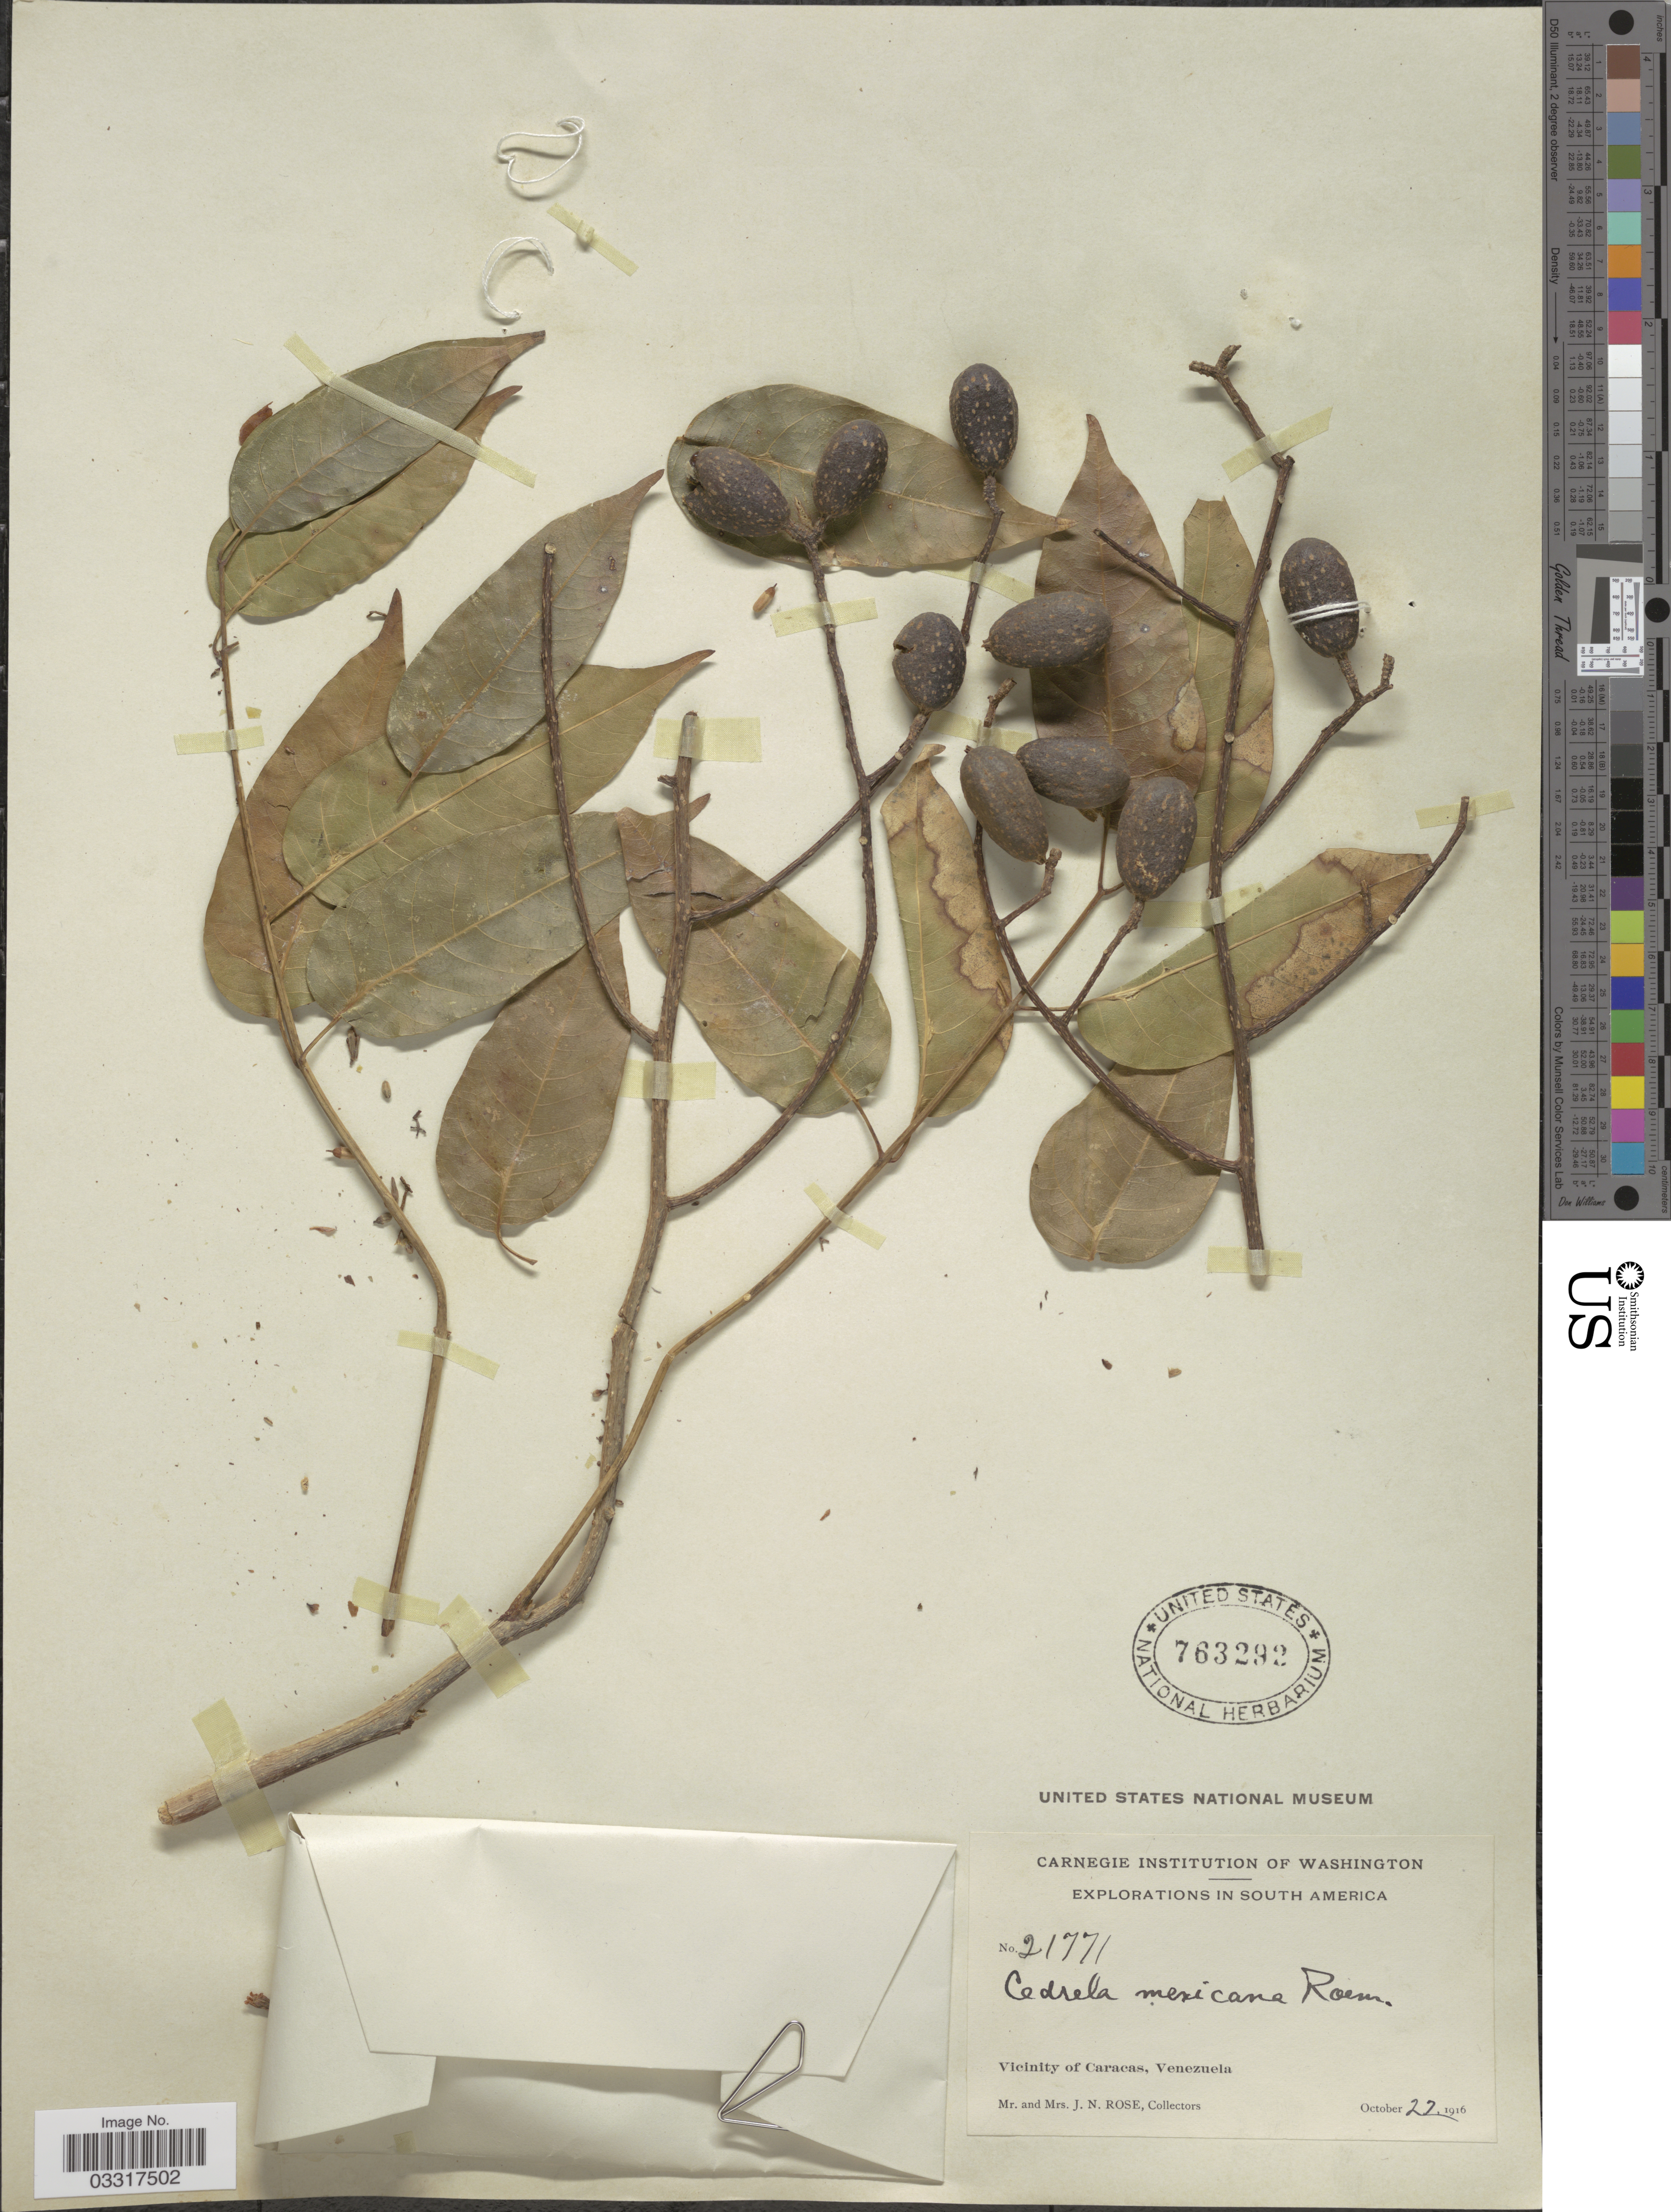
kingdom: Plantae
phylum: Tracheophyta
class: Magnoliopsida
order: Sapindales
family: Meliaceae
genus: Cedrela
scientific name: Cedrela odorata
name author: L.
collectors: J. N. Rose & L. B. Rose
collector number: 21771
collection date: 1916-10-22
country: Venezuela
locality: Vicinity of Caracas.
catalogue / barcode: US 763292